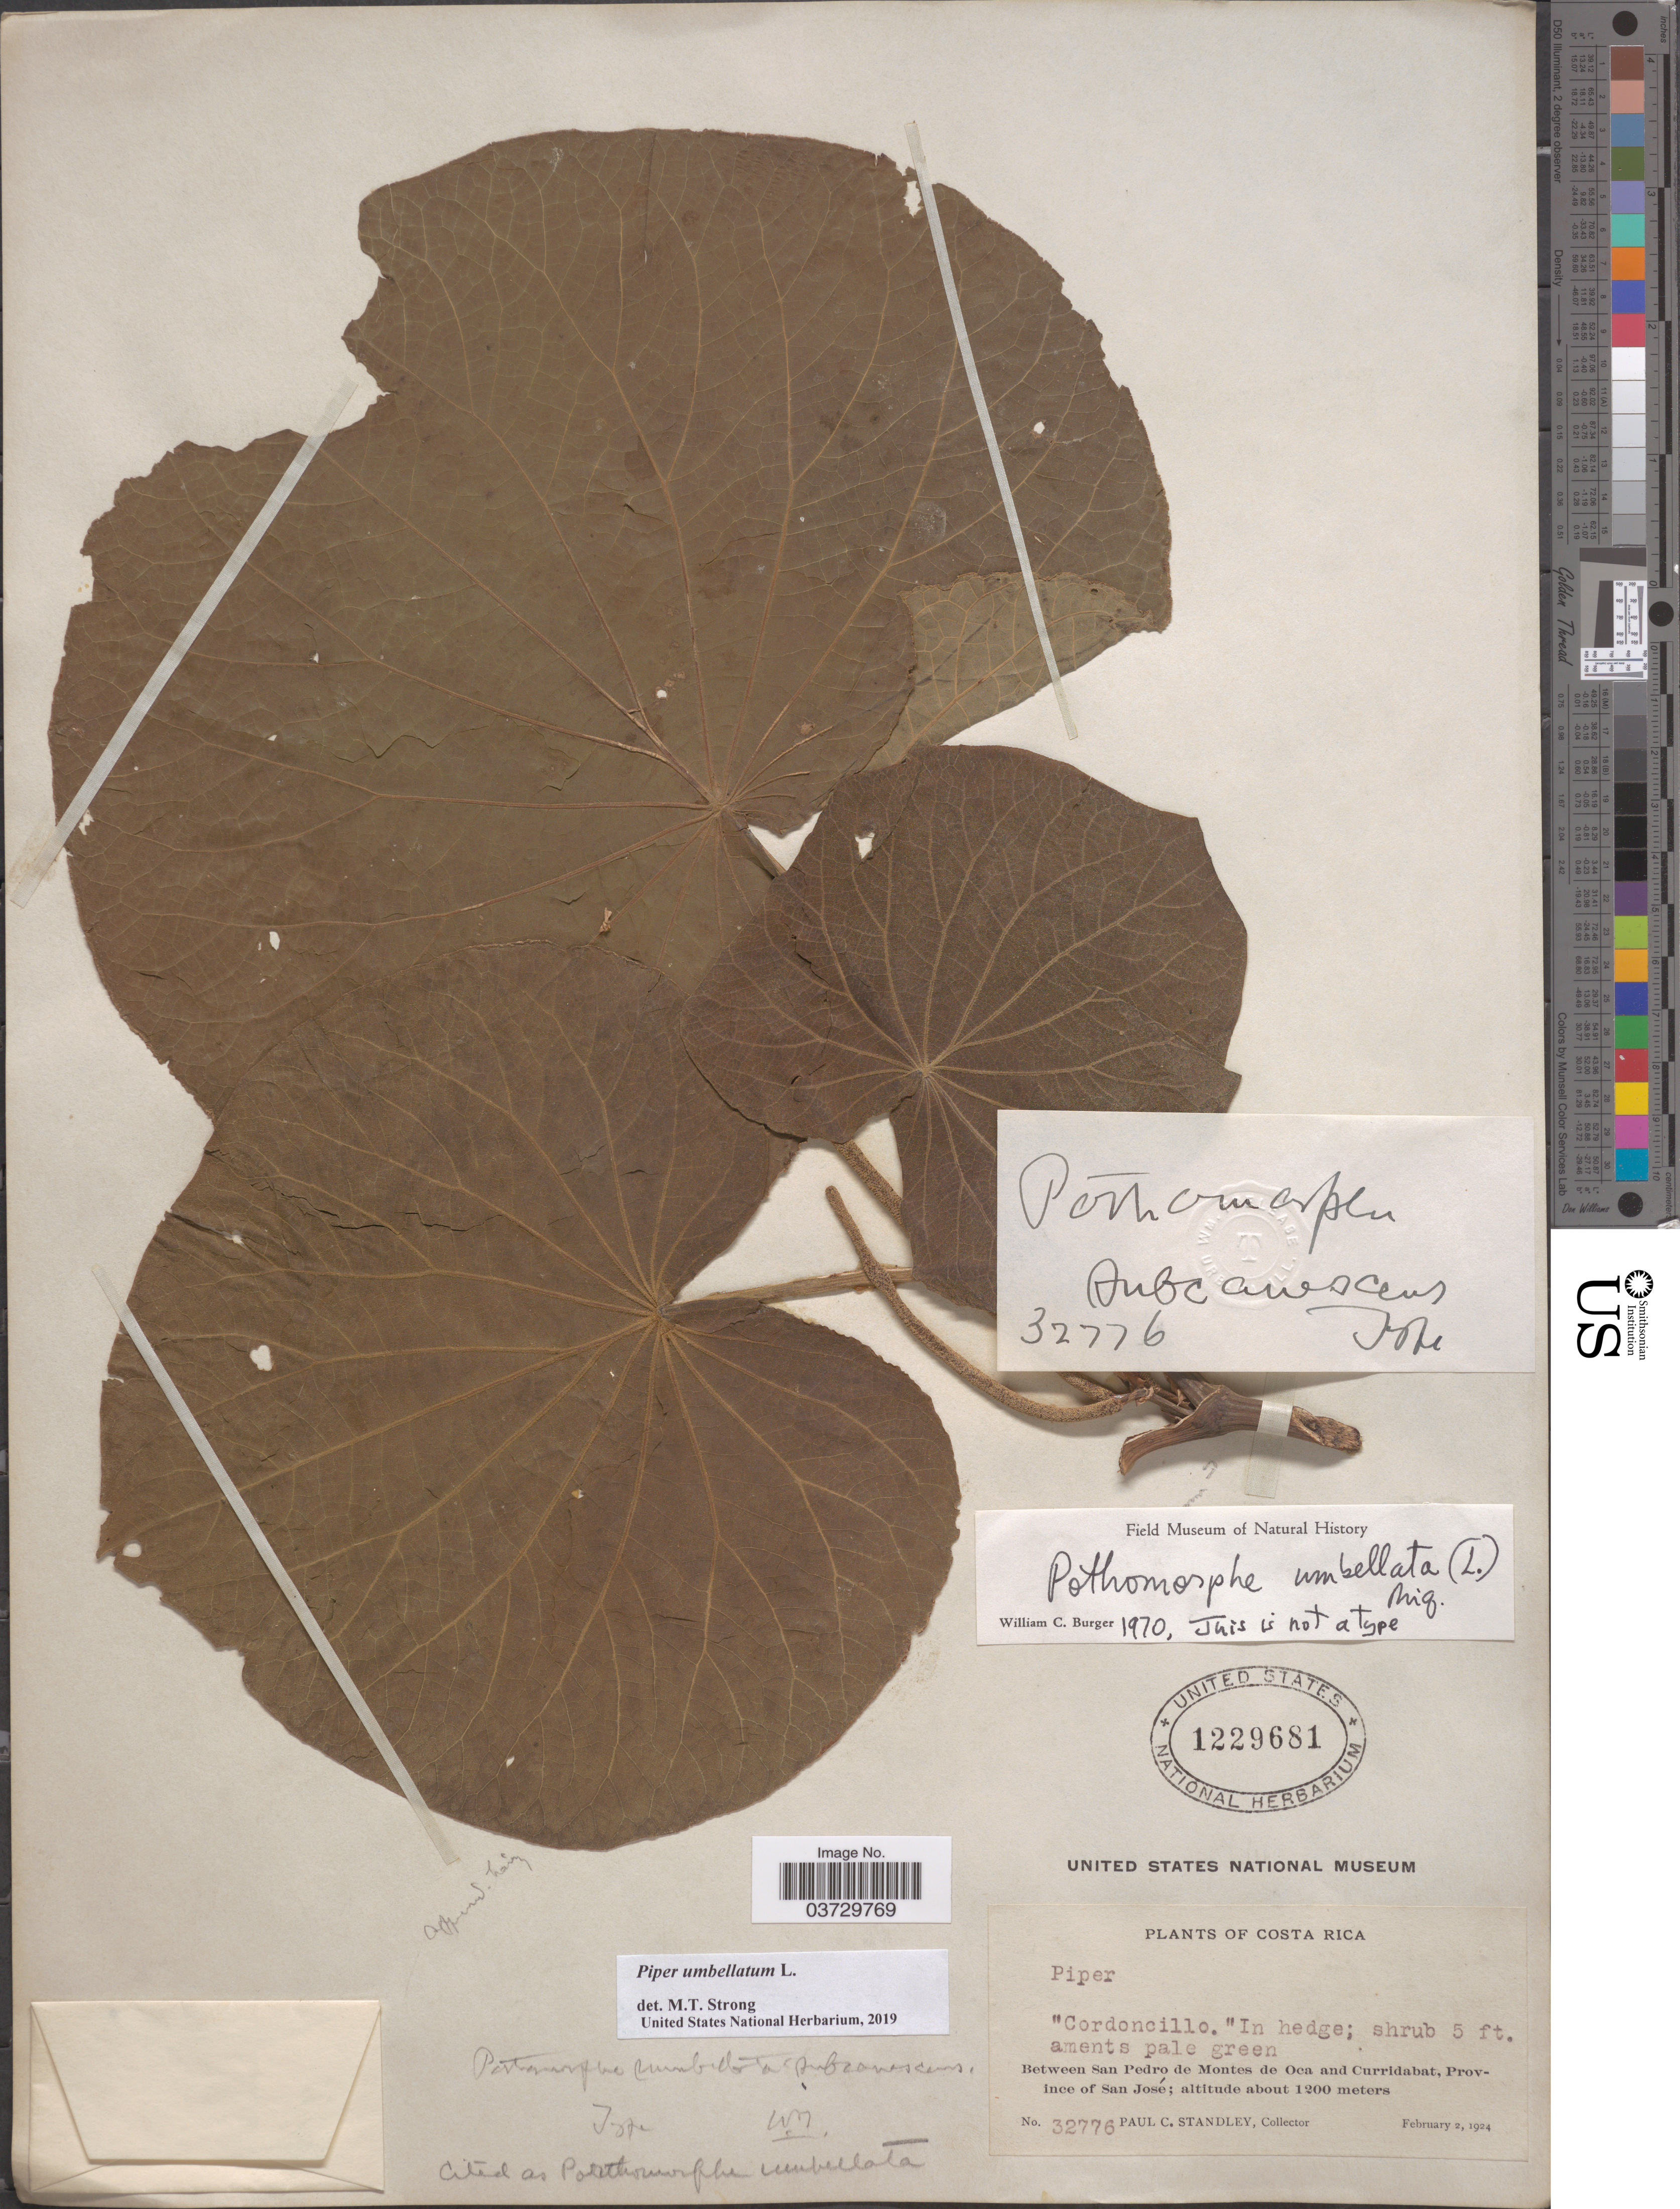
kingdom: Plantae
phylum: Tracheophyta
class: Magnoliopsida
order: Piperales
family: Piperaceae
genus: Piper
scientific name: Piper umbellatum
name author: L.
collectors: P. C. Standley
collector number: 32776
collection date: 1924-02-02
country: Costa Rica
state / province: San José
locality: In hedge. Between San Pedro de Montes de Oca and Curridabat.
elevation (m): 1200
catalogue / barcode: US 1229681